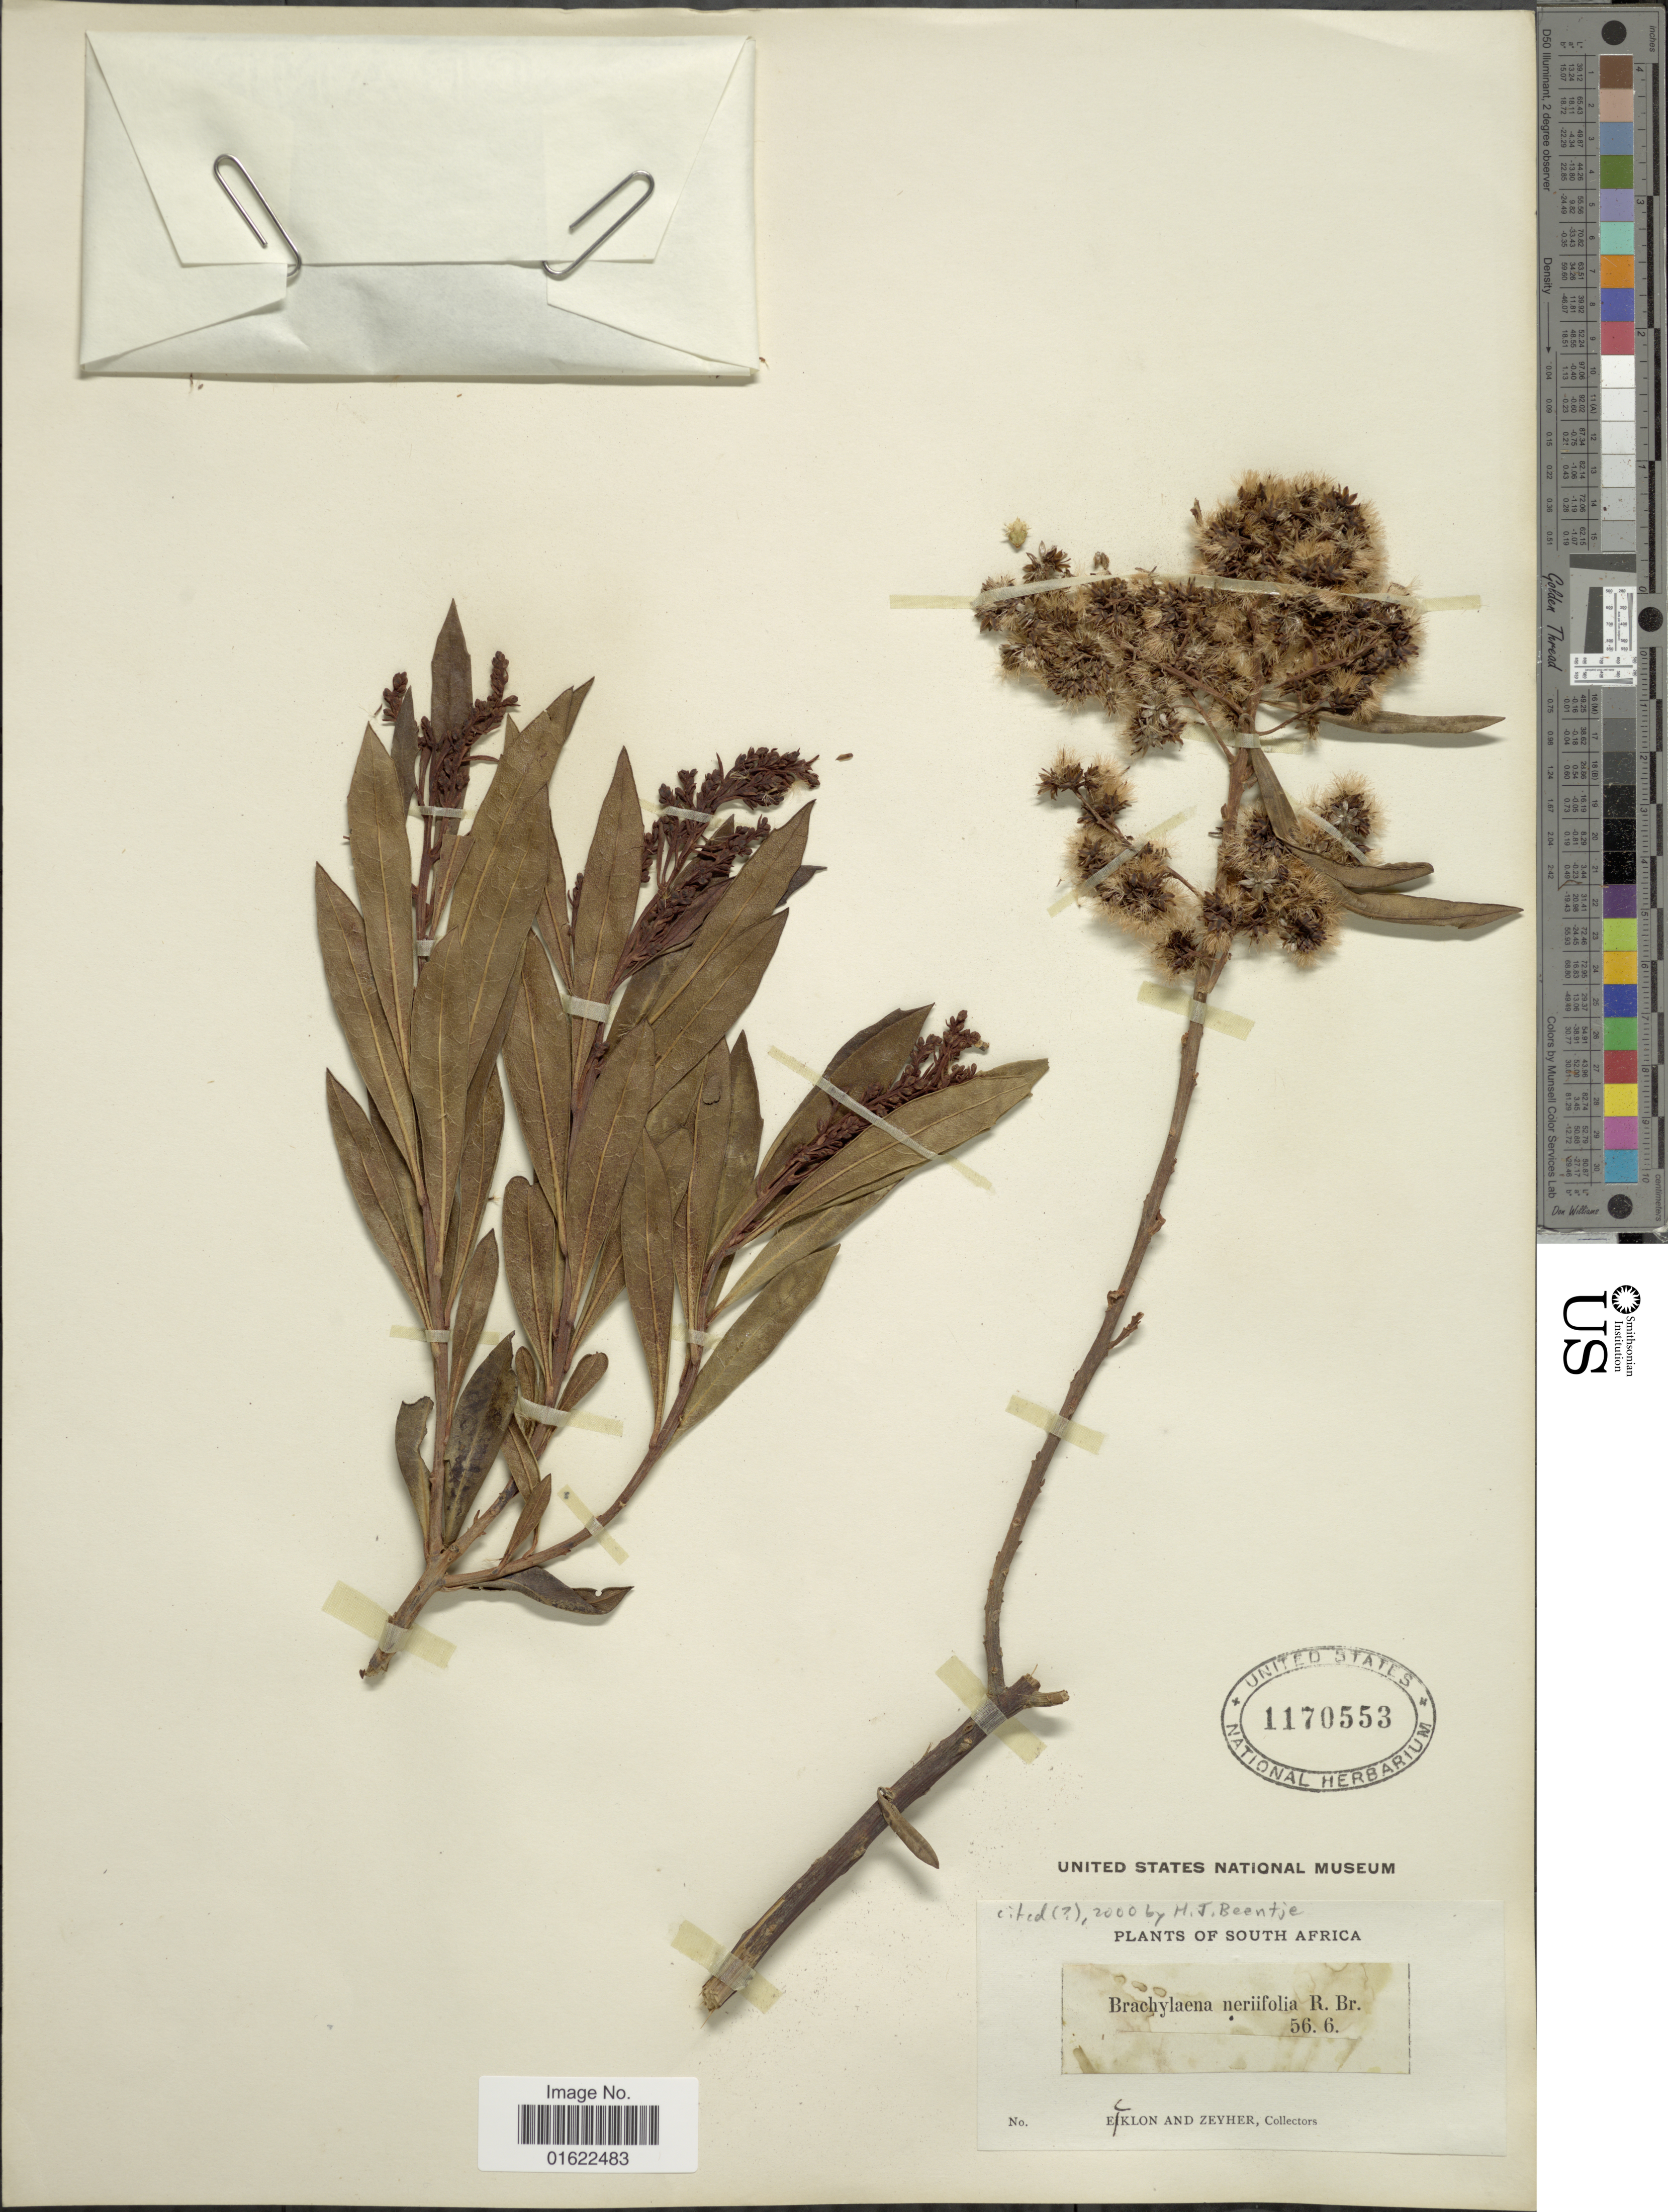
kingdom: Plantae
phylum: Tracheophyta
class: Magnoliopsida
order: Asterales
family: Asteraceae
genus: Brachylaena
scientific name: Brachylaena neriifolia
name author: (L.) R. Br.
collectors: -. Ecklon & -. Zeyher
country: South Africa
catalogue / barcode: US 1170553